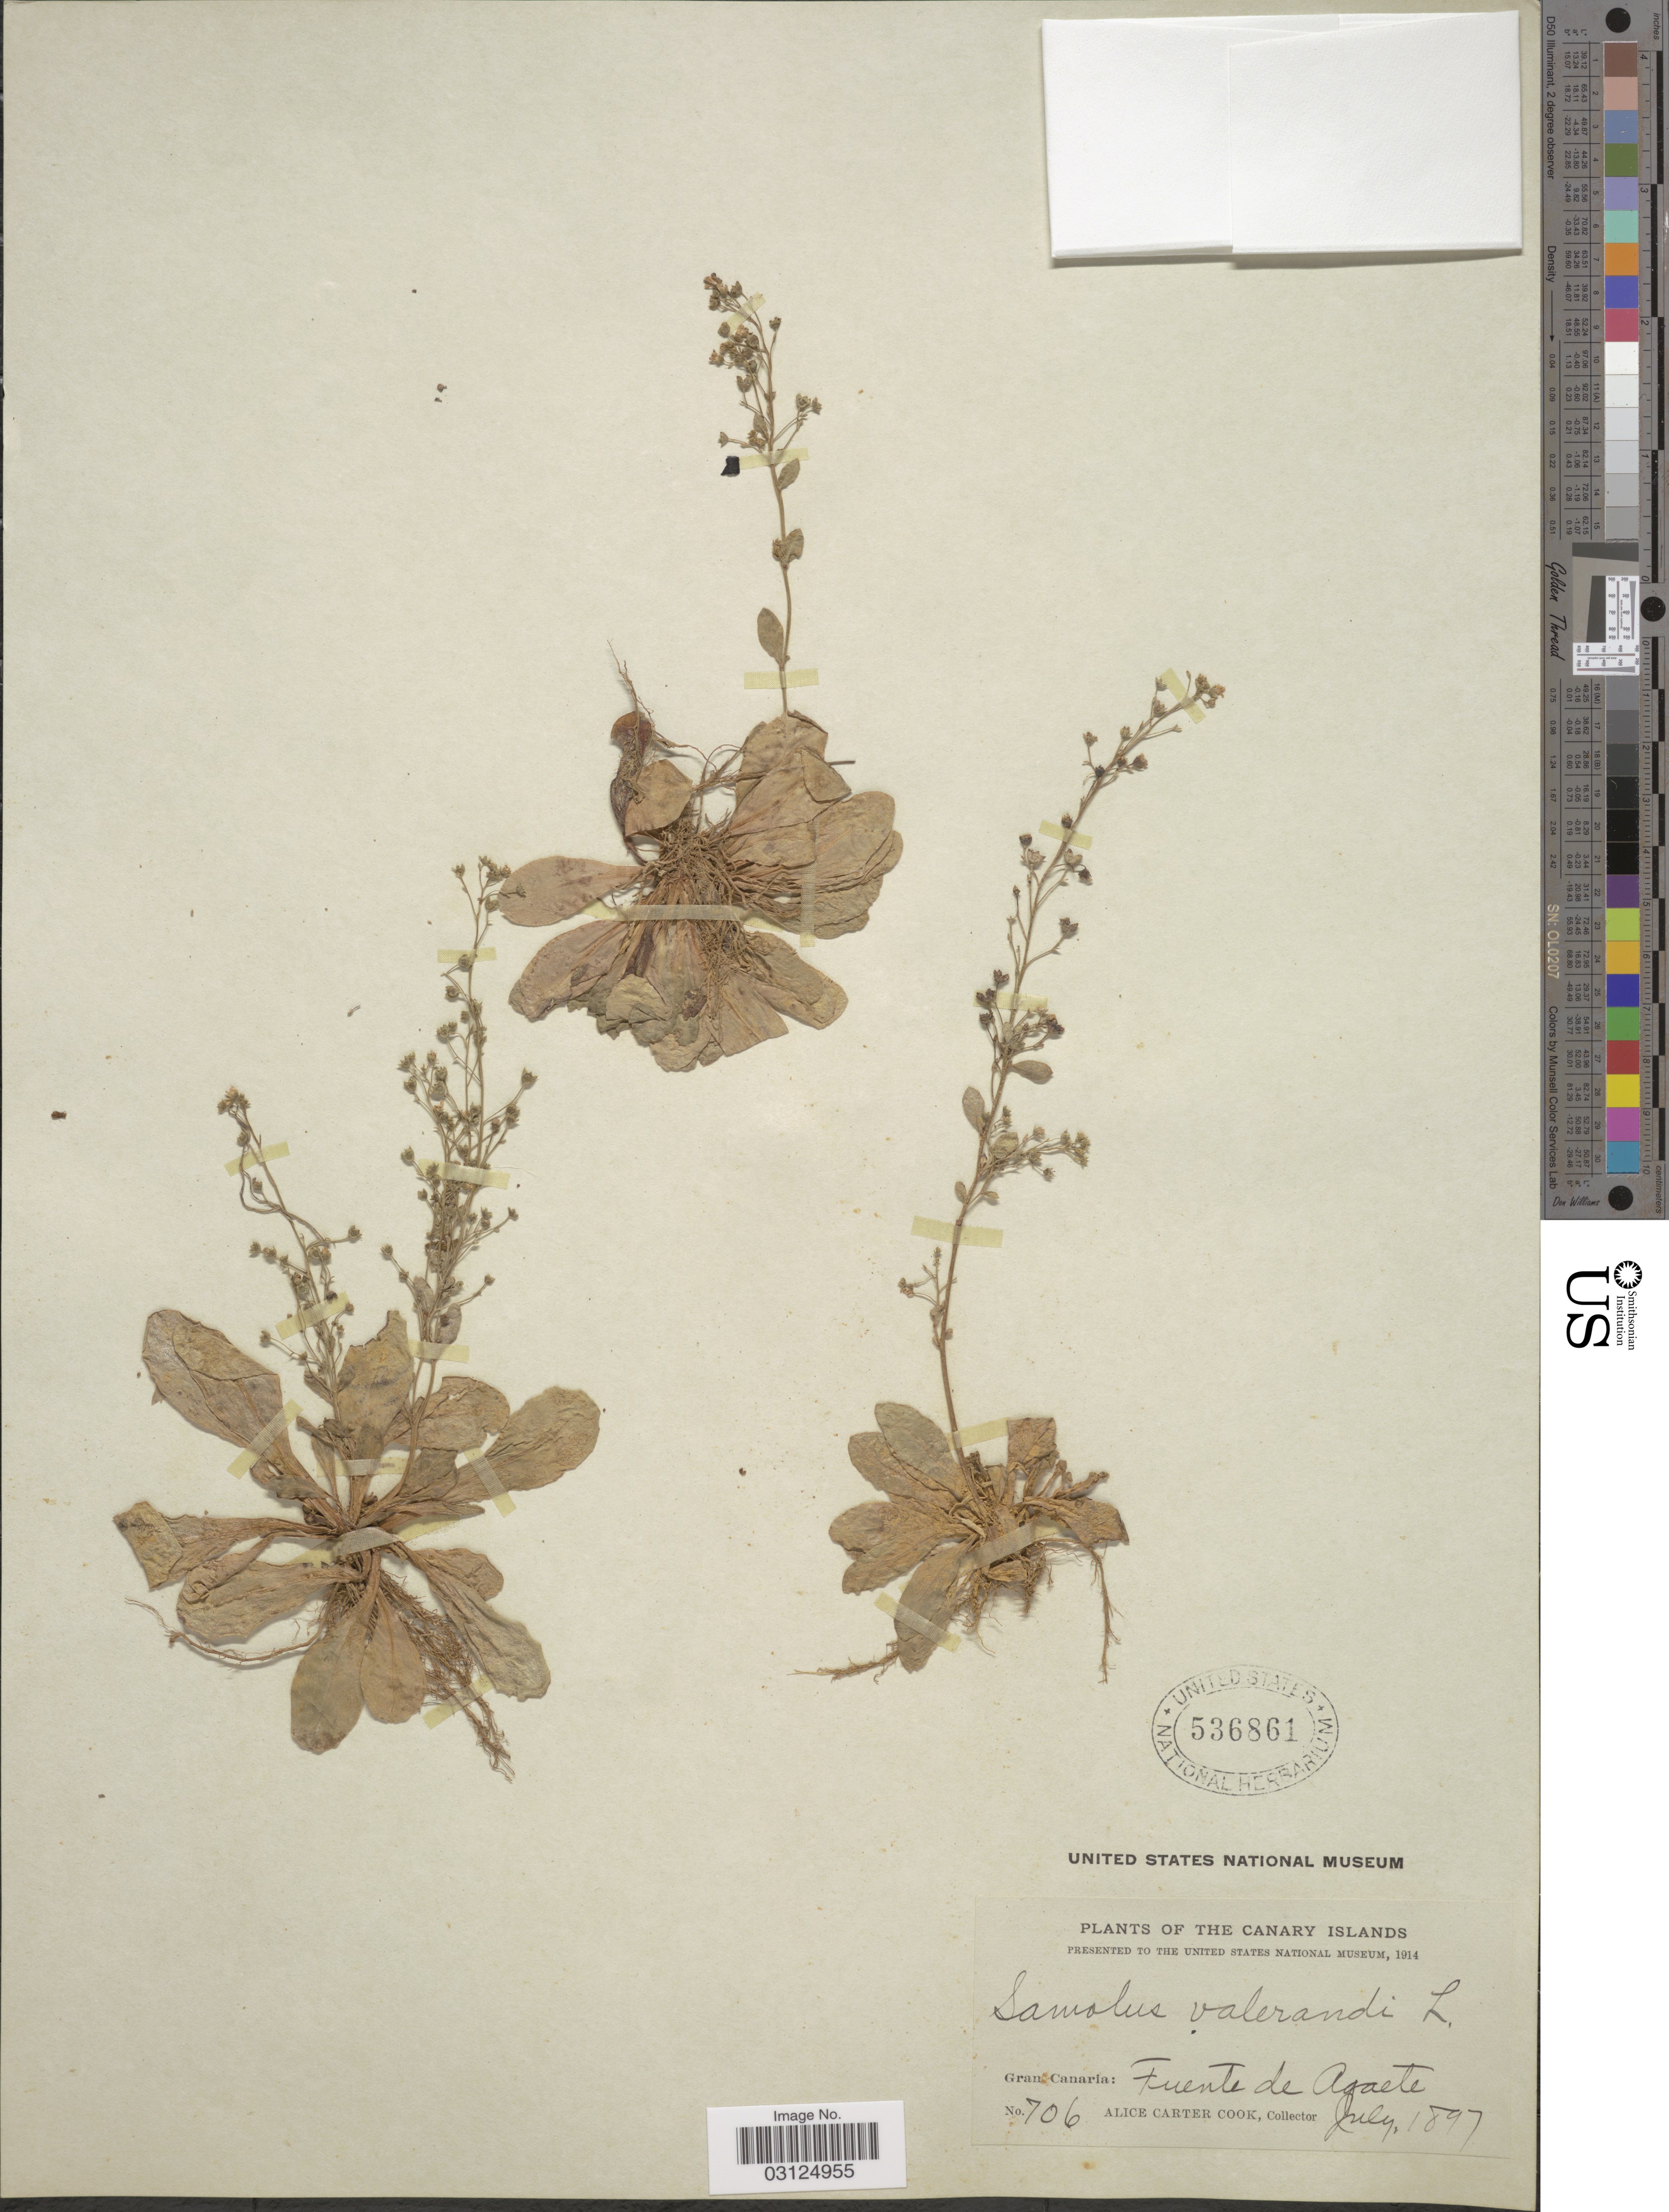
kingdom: Plantae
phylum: Tracheophyta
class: Magnoliopsida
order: Ericales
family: Primulaceae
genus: Samolus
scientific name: Samolus valerandi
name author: L.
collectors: Alice C. Cook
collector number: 706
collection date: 1897-07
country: Spain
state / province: Canarias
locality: Canary Islands. Gran Canaria: Fuente de Agaete.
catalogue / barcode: US 536861